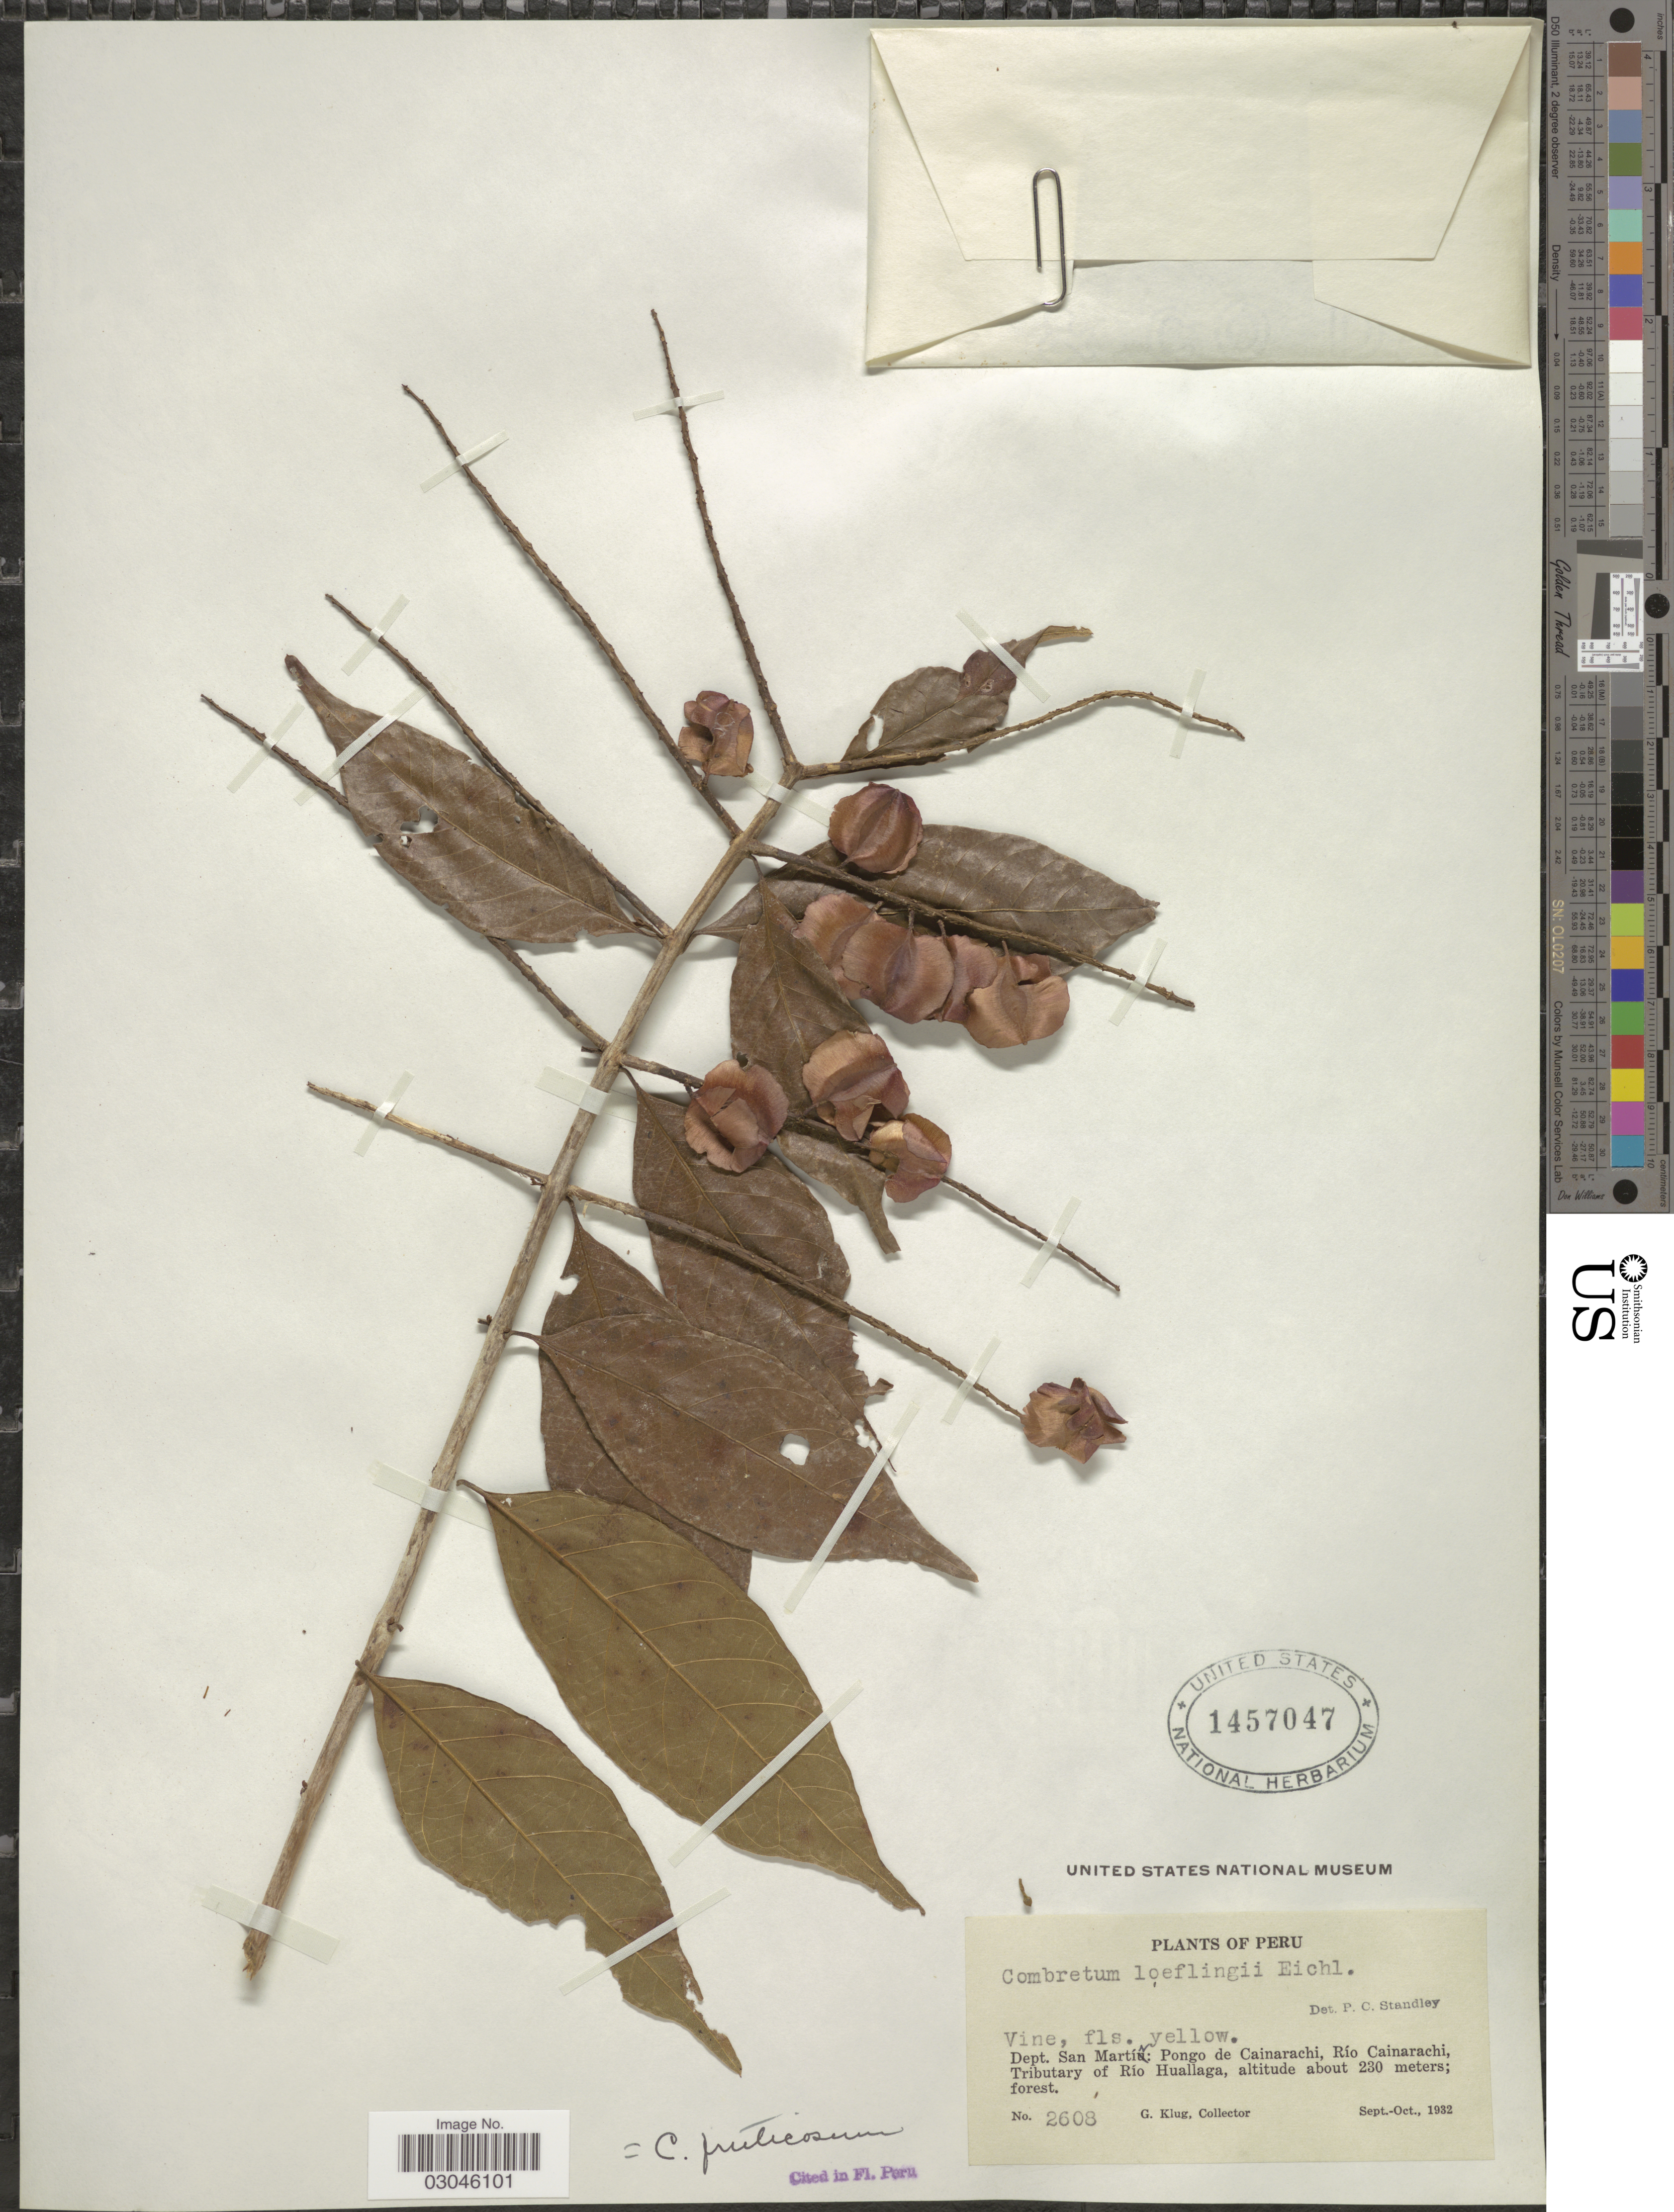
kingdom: Plantae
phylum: Tracheophyta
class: Magnoliopsida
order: Myrtales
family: Combretaceae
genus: Combretum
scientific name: Combretum fruticosum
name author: (Loefl.) Stuntz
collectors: G. Klug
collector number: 2608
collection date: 1932-09/1932-10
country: Peru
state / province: San Martín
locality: Dept. San Martín: Pongo de Cainarachi, Río Cainarachi, Tributary of Río Huallaga.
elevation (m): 230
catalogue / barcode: US 1457047